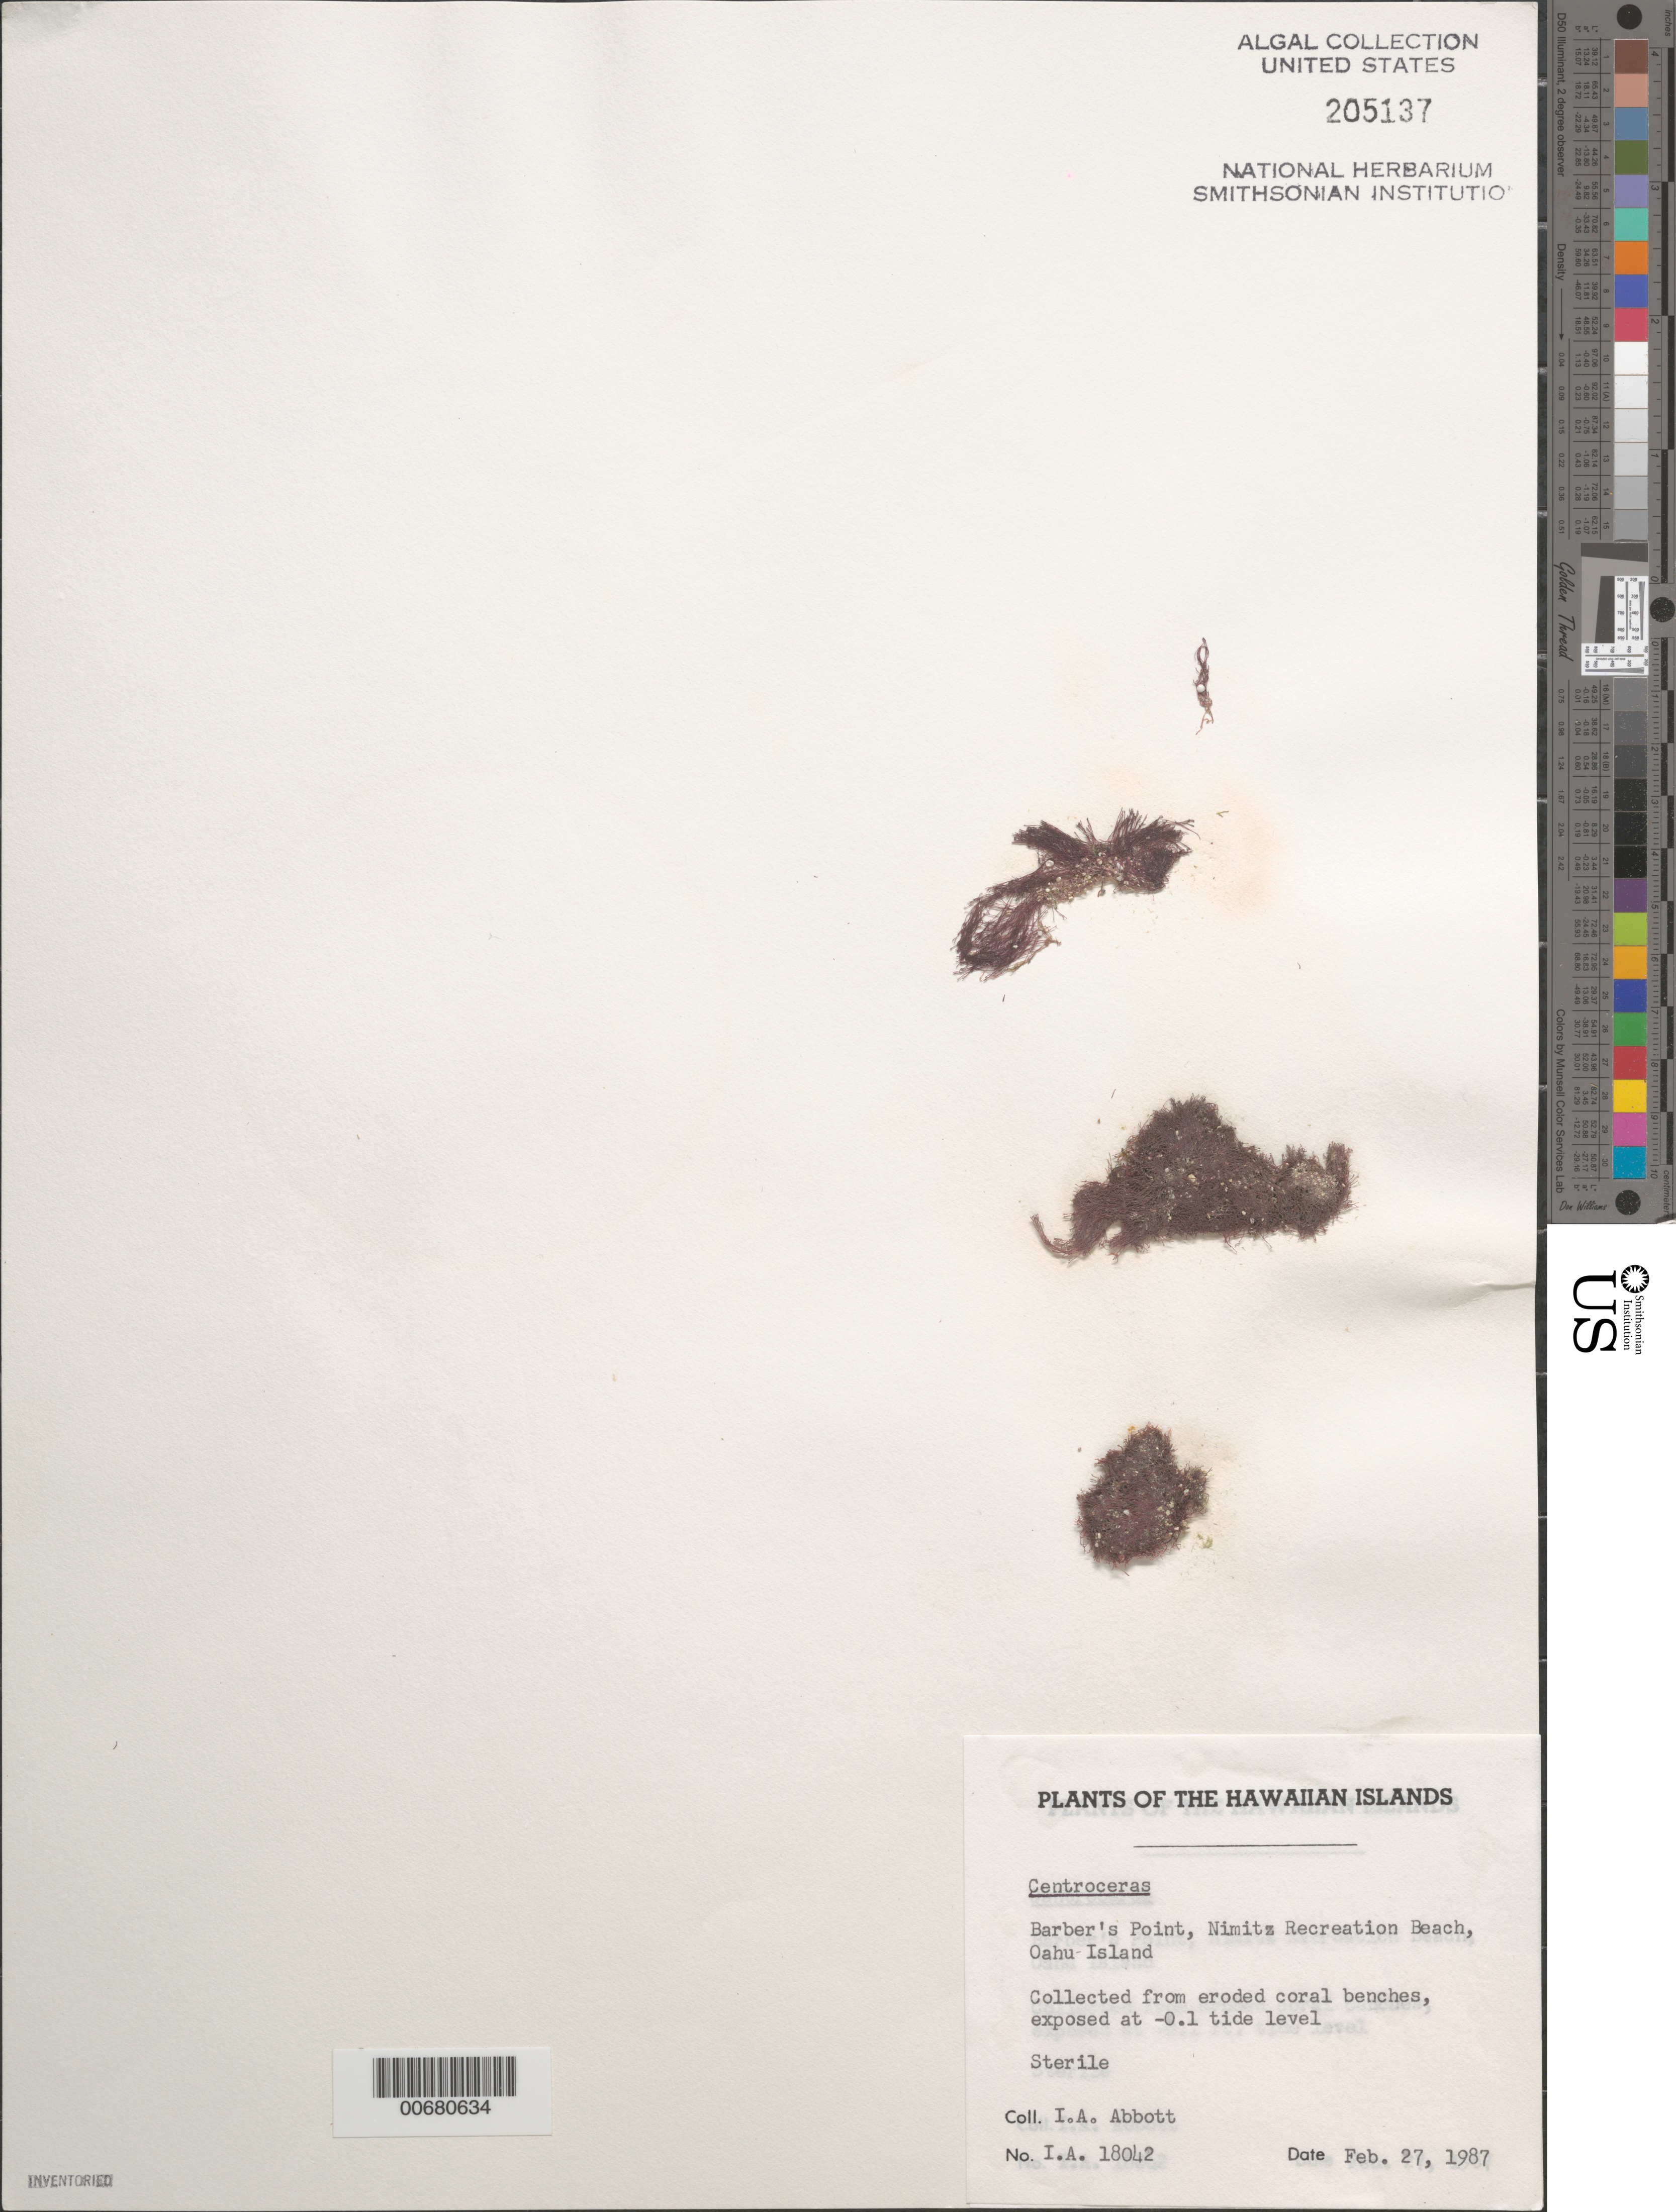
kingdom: Plantae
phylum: Rhodophyta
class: Florideophyceae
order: Ceramiales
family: Ceramiaceae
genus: Centroceras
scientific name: Centroceras sp.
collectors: I. A. Abbott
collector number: IAA 18042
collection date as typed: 27 Feb 1987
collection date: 1987-02-27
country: United States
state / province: Hawaii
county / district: Honolulu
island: Oahu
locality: Barbers Point (Barber's Point), Nimitz Recreation Beach or Nimitz Recreation Field (Naval Air Station)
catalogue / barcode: US 205137